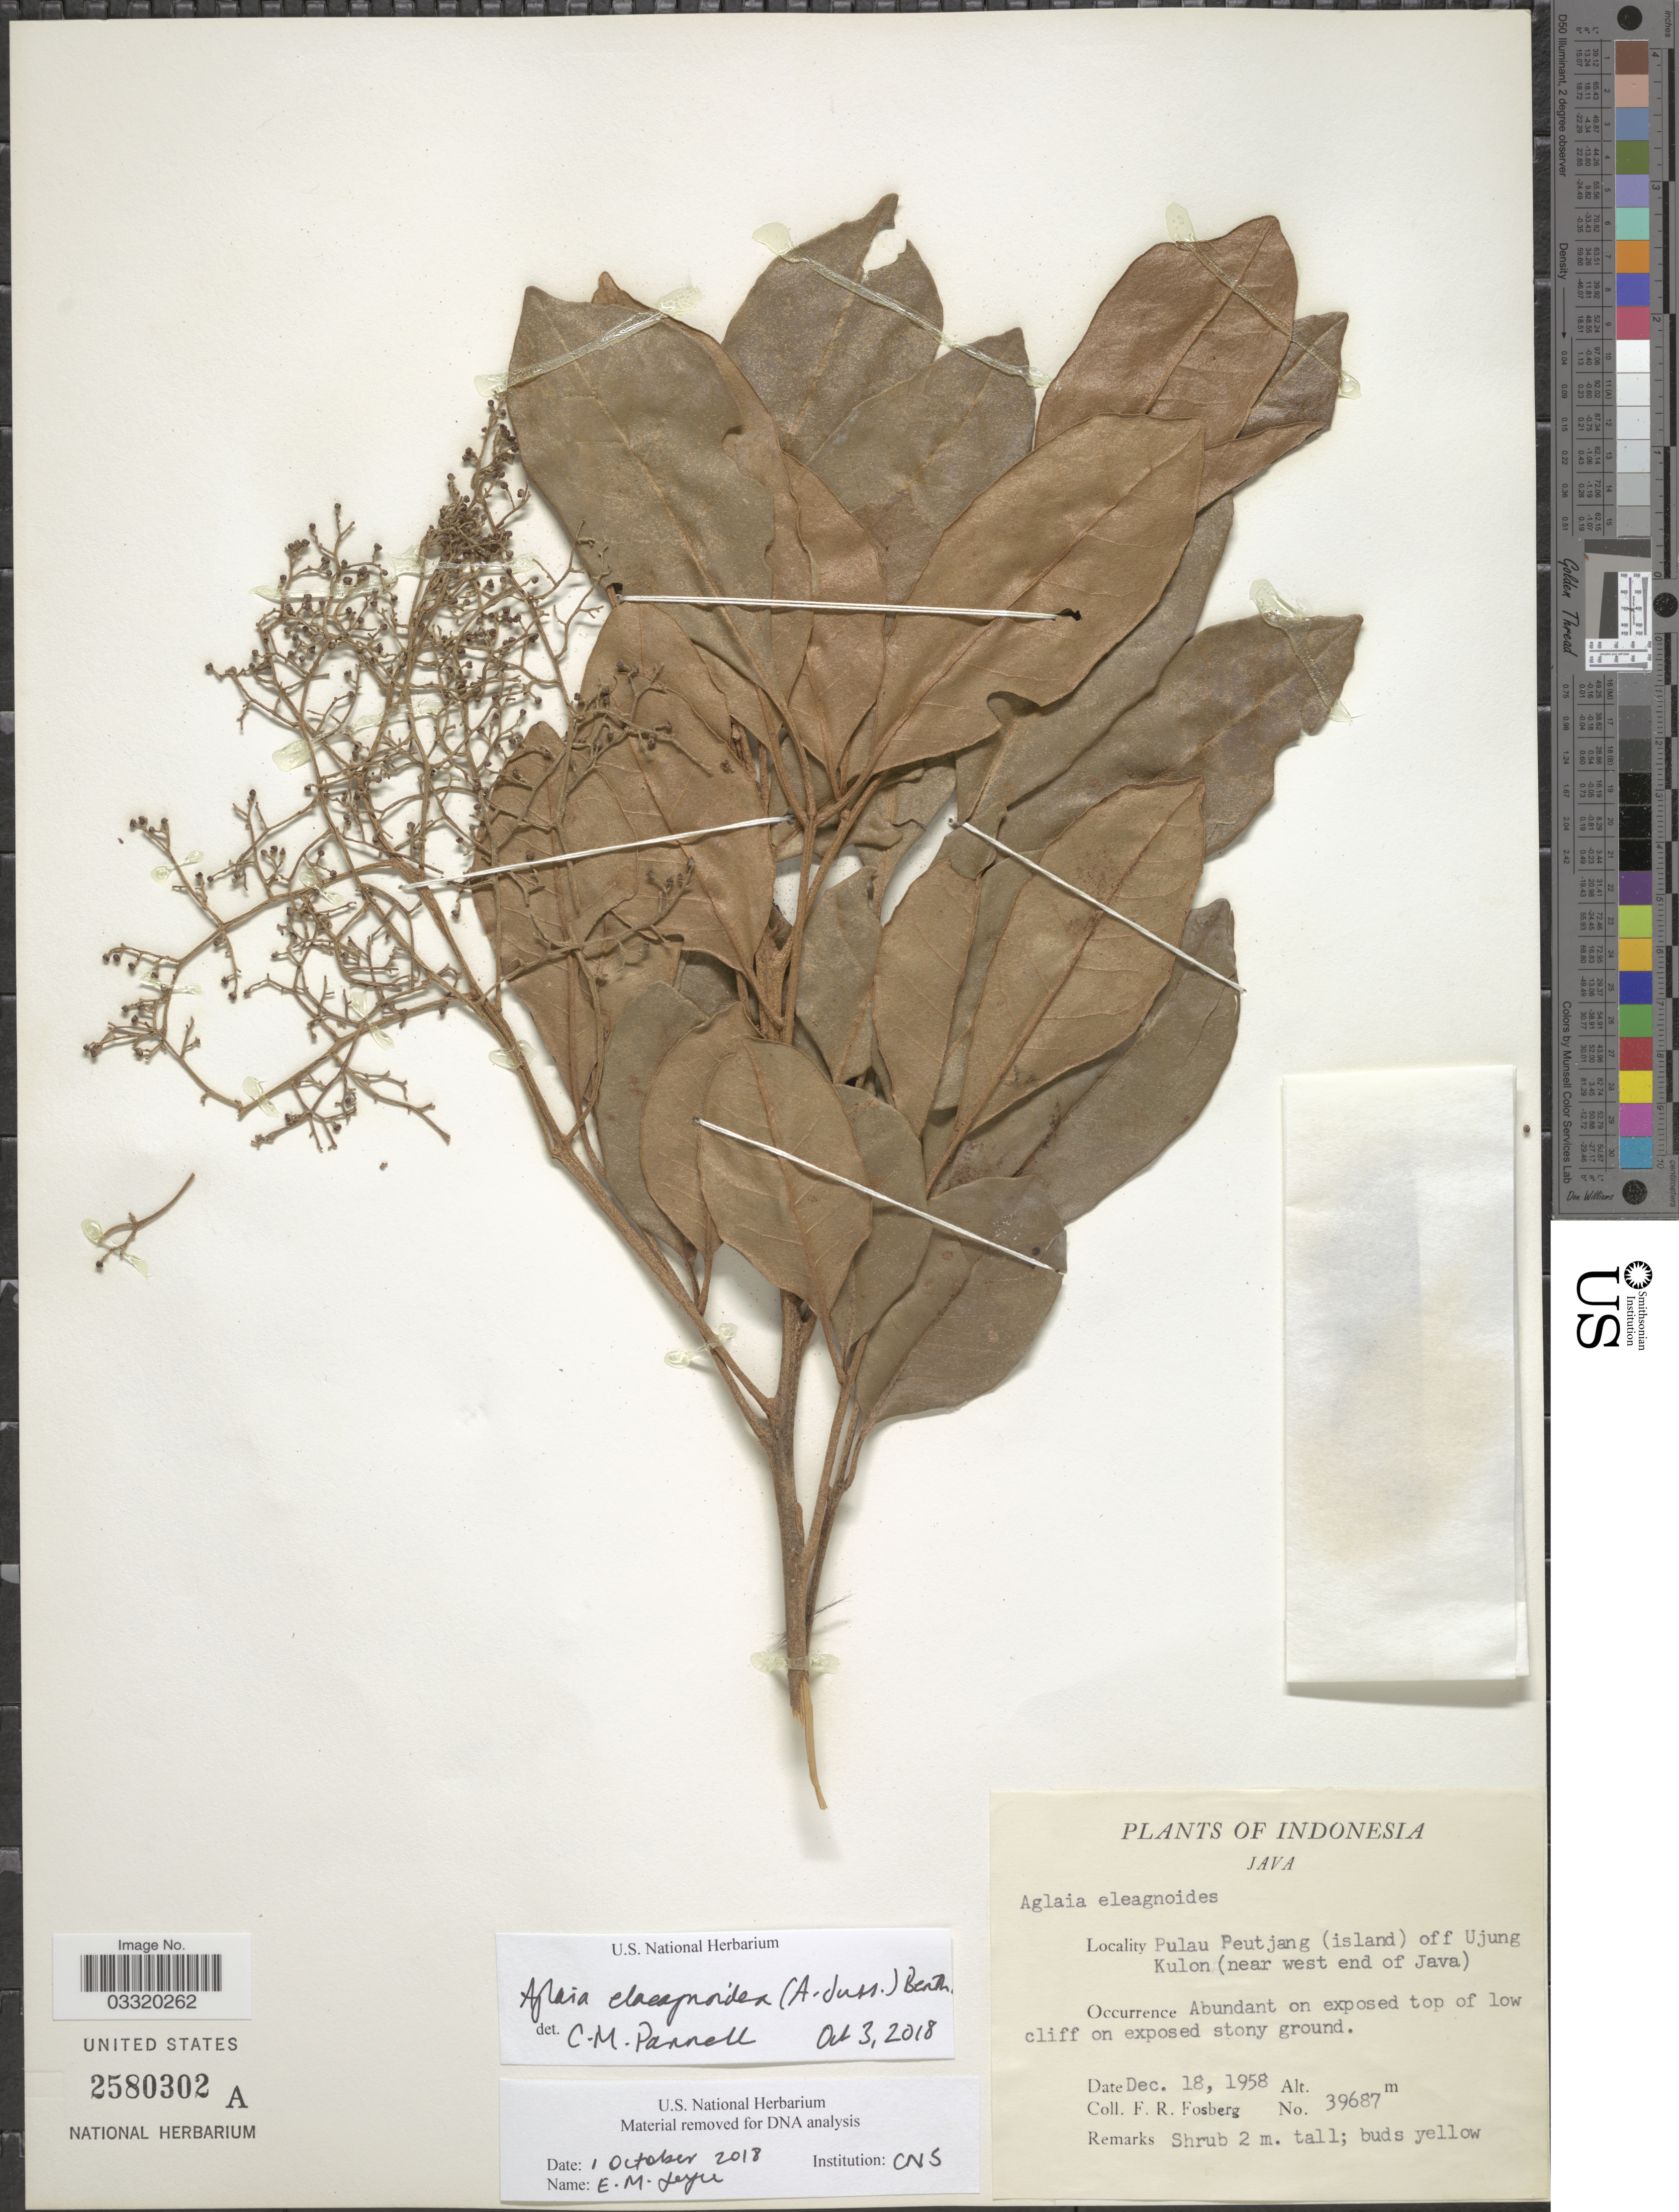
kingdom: Plantae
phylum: Tracheophyta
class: Magnoliopsida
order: Sapindales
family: Meliaceae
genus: Aglaia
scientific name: Aglaia elaeagnoidea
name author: (A. Juss.) Benth.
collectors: F. R. Fosberg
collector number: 39687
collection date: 1958-12-18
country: Indonesia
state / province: Java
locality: Pulau Peutjang (island) off Ujung Kulon (near west end of Java).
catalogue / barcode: US 2580302A